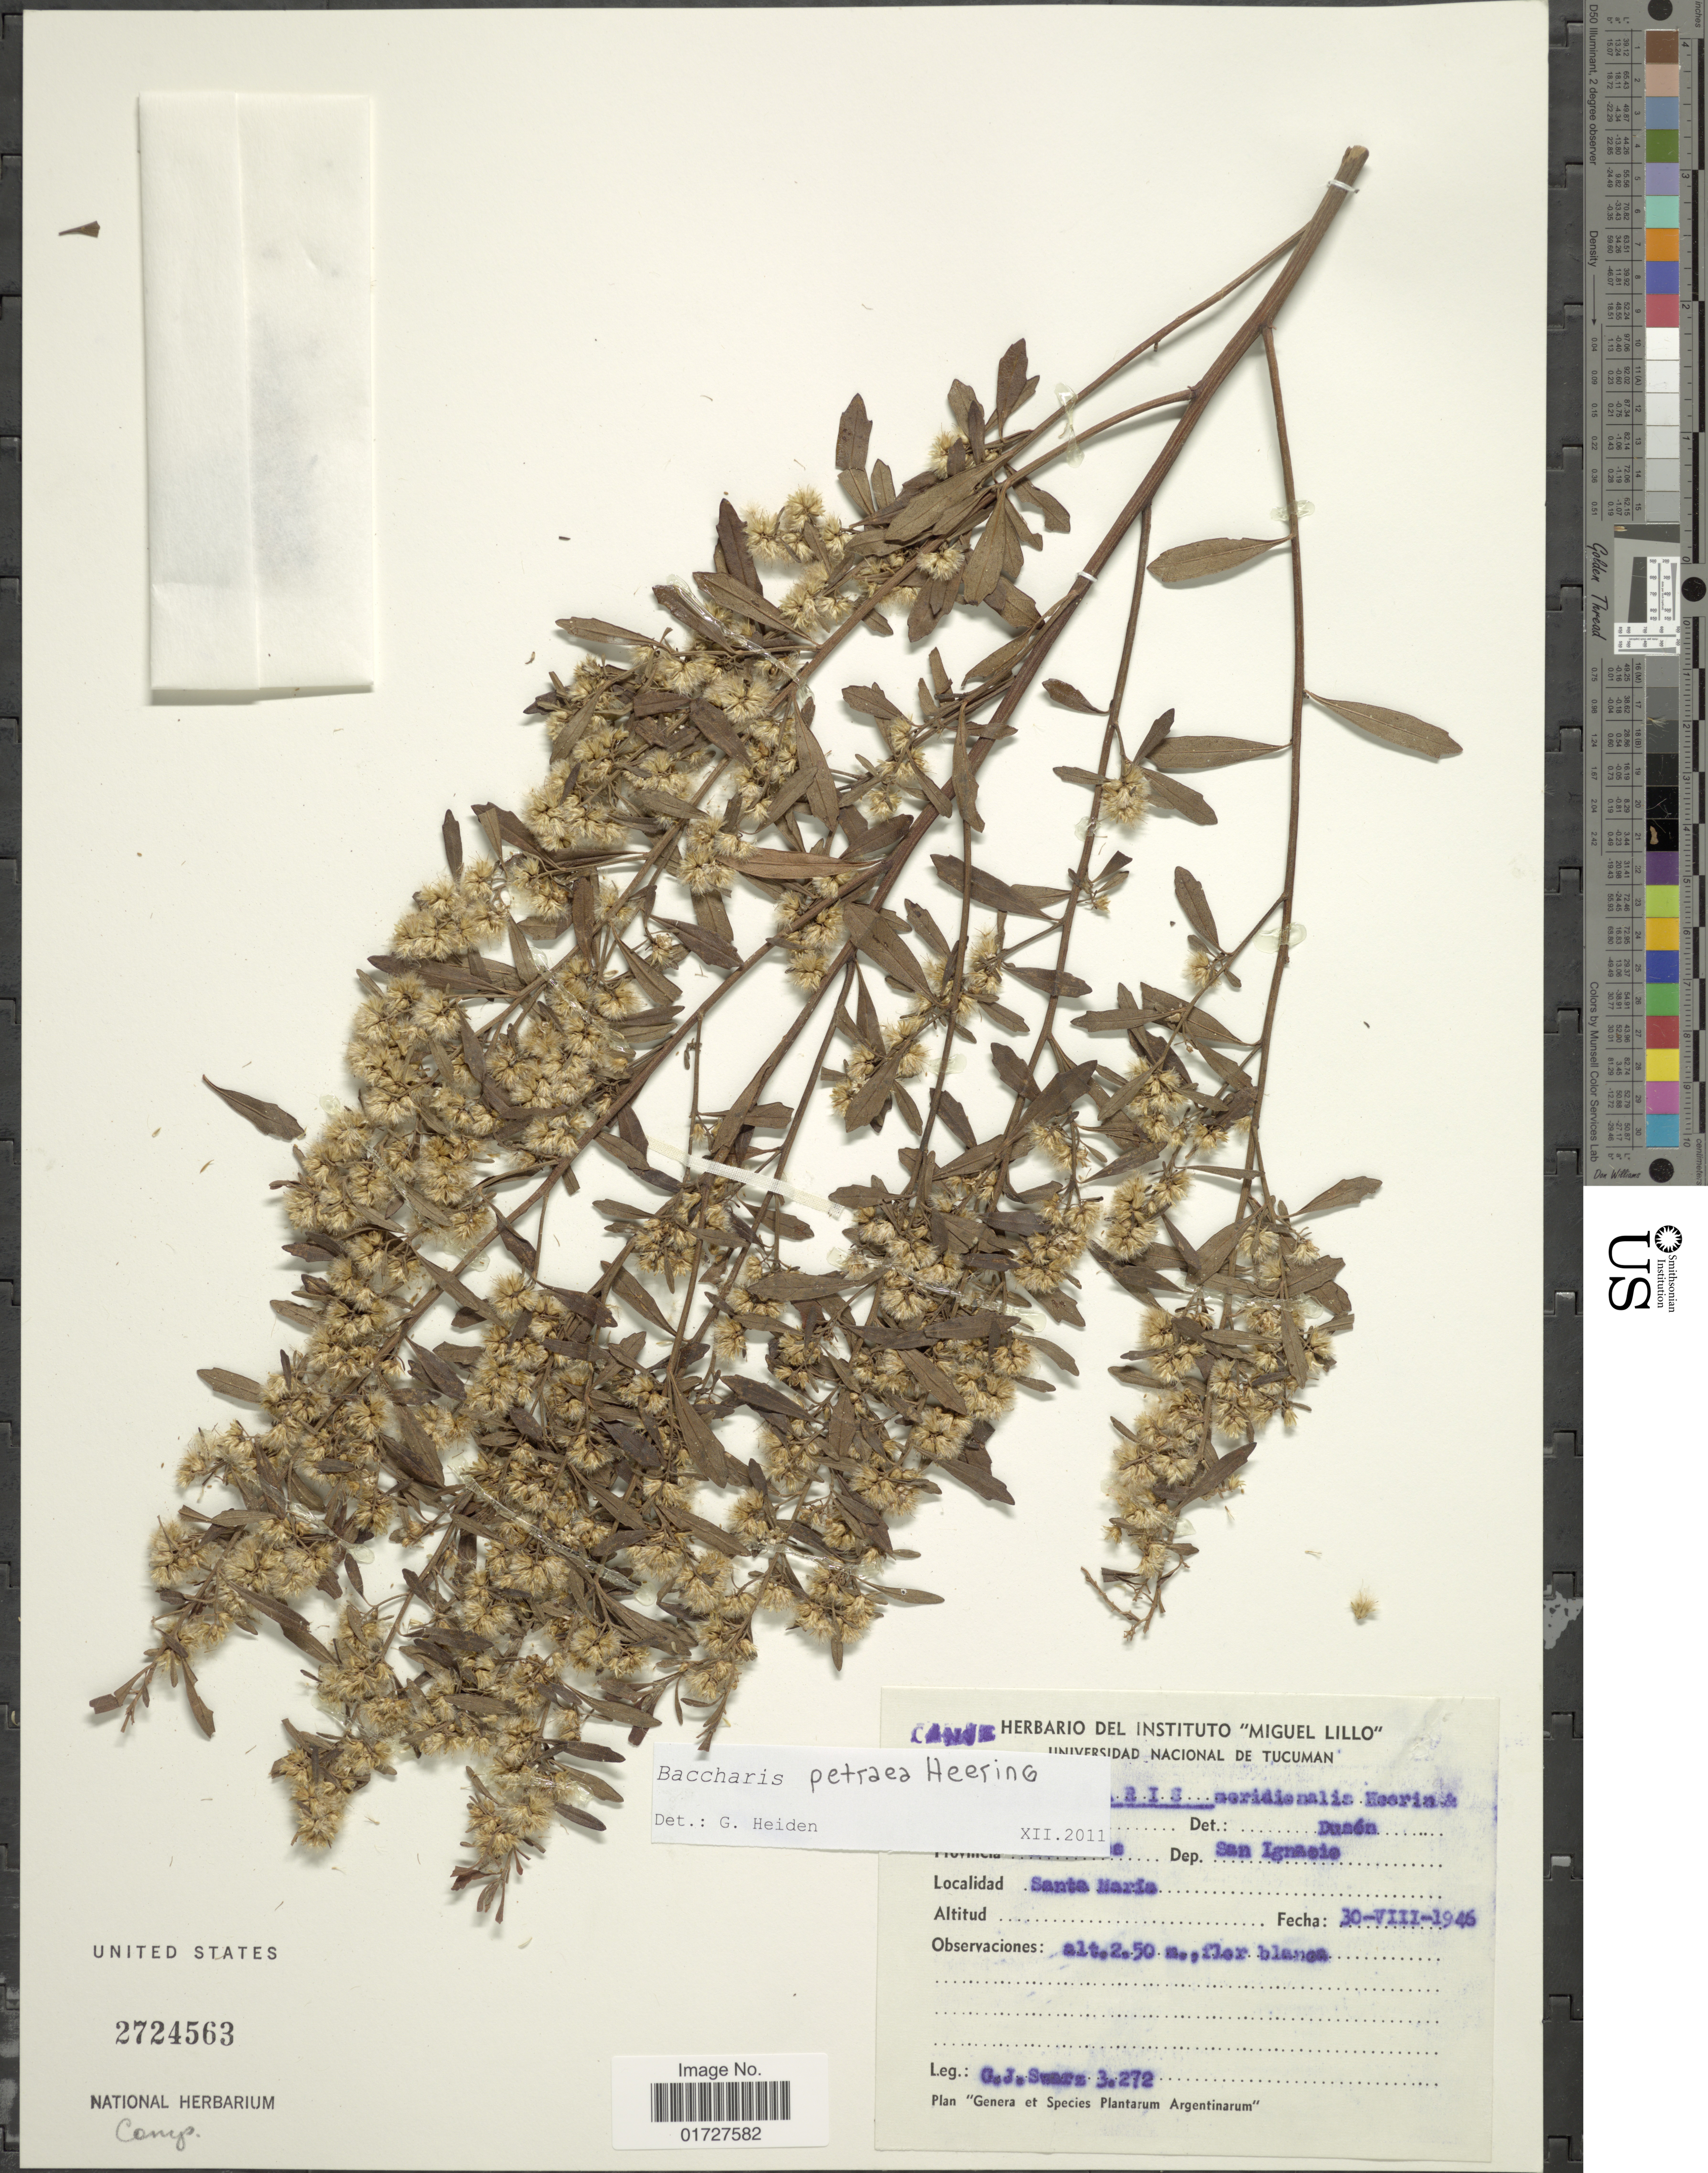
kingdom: Plantae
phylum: Tracheophyta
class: Magnoliopsida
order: Asterales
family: Asteraceae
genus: Baccharis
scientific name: Baccharis petraea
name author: Herring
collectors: G. Swarz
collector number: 3272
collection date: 1946-08-30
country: Argentina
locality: Dep. San Ignacio, Santa Maria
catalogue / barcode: US 2724563